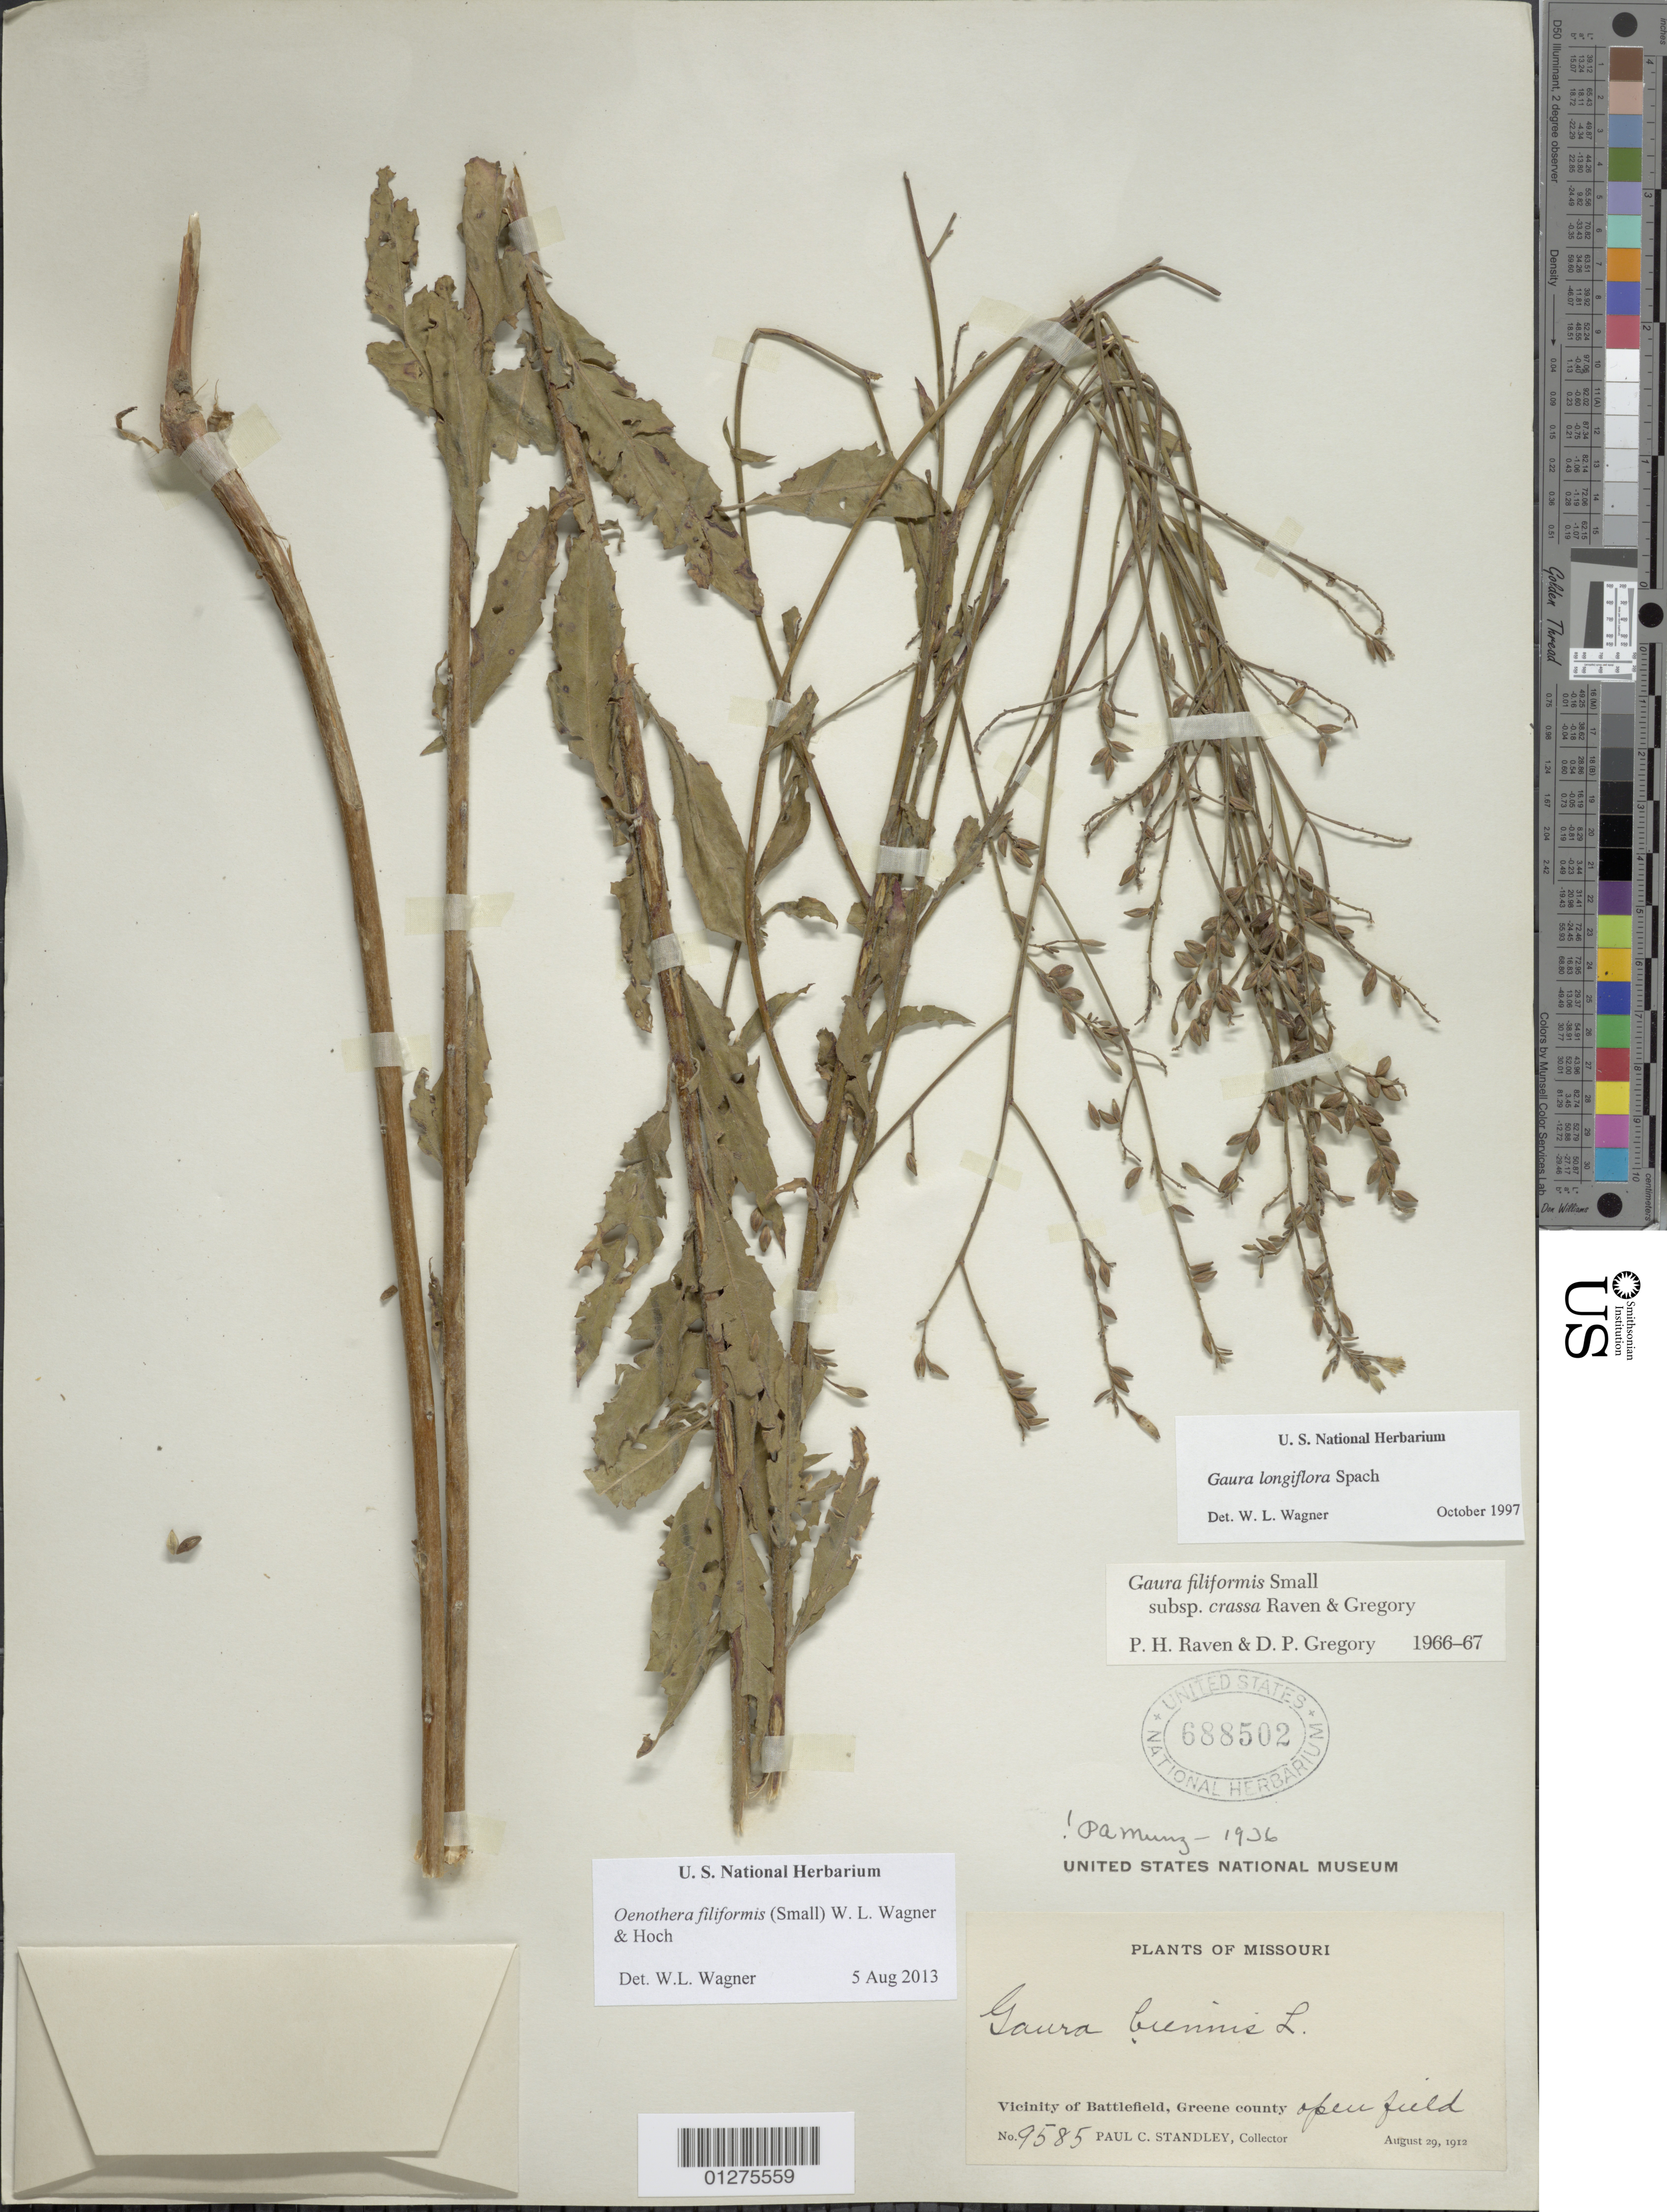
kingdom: Plantae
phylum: Tracheophyta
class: Magnoliopsida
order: Myrtales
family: Onagraceae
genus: Oenothera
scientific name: Oenothera filiformis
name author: (Small) W.L. Wagner & Hoch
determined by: Wagner, W. L., (BOT), Smithsonian Institution - National Museum of Natural History (UNITED STATES)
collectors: P. C. Standley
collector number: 9585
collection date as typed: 29 Aug 1912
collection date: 1912-08-29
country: United States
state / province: Missouri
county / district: Greene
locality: Vicinity of Battlefield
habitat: Battlefield.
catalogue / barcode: US 688502